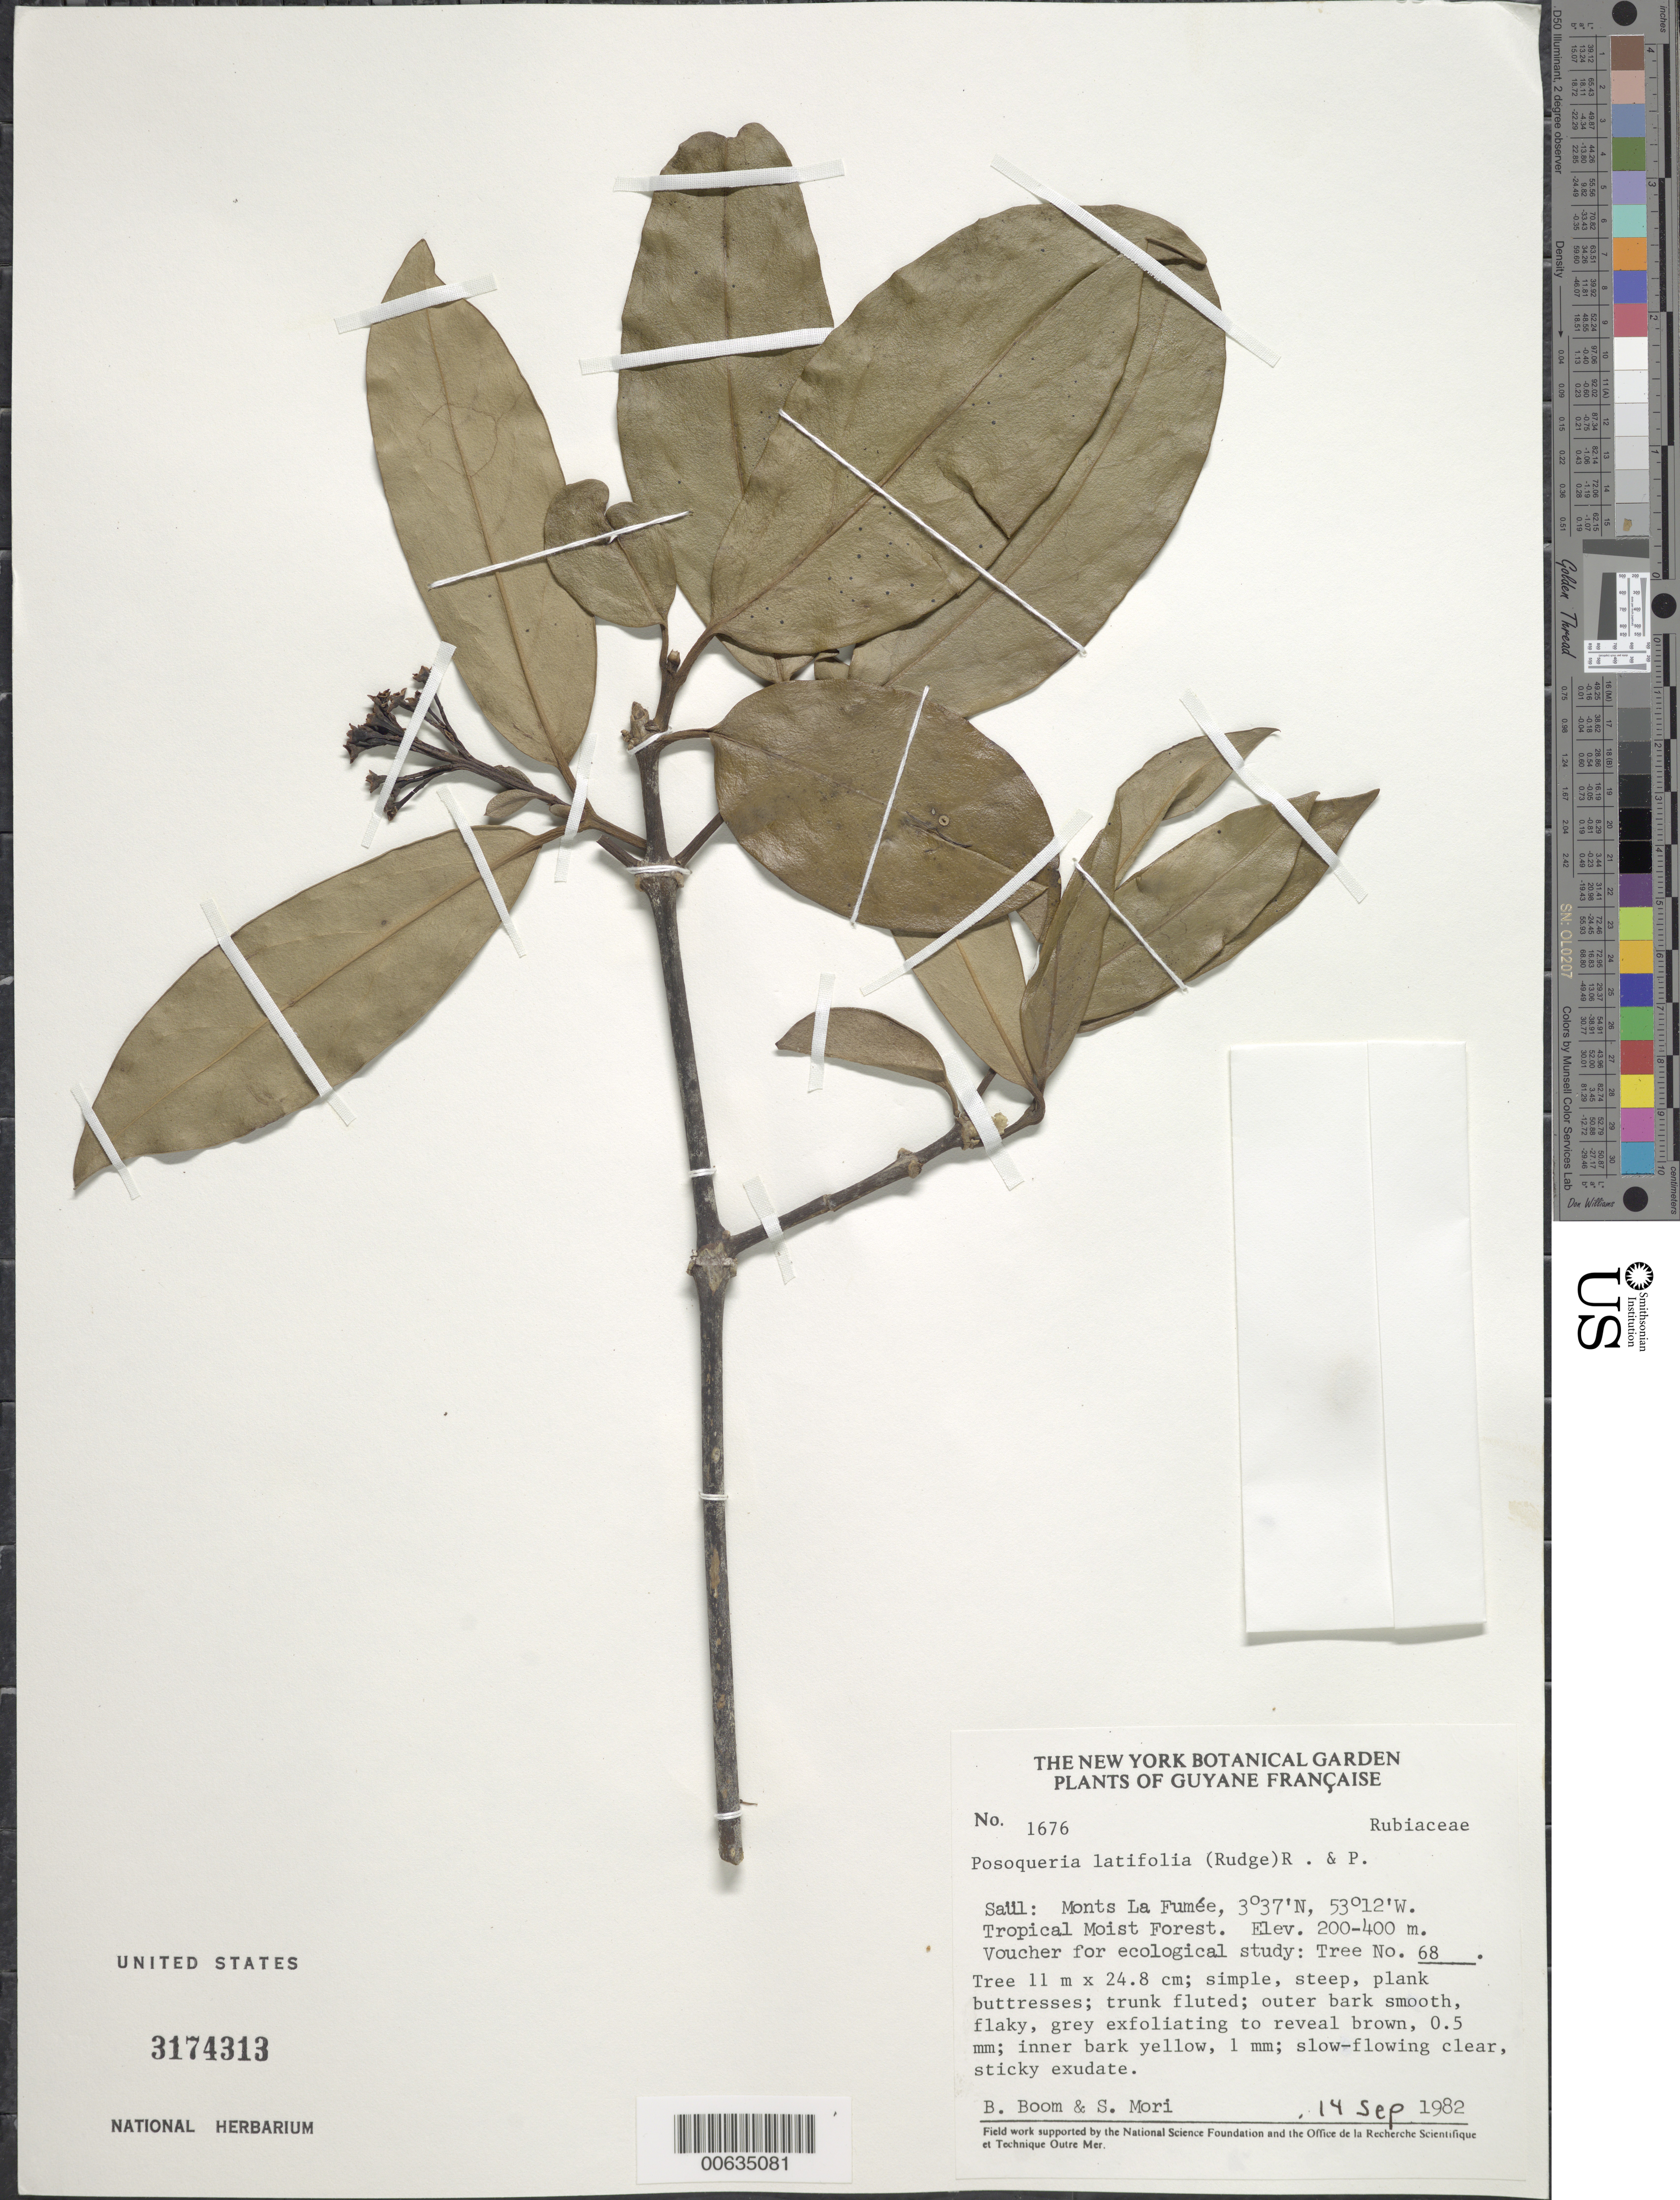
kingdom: Plantae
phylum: Tracheophyta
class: Magnoliopsida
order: Gentianales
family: Rubiaceae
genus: Posoqueria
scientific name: Posoqueria latifolia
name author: (Rudge) Roem. & Schult.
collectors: B. M. Boom & S. Mori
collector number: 1676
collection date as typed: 14-Sep-82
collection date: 1982-09-14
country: French Guiana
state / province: Saint-Laurent-du-Maroni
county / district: Saül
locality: Saül, Monts La Fumée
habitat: Tropical moist forest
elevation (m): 200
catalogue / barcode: US 3174313